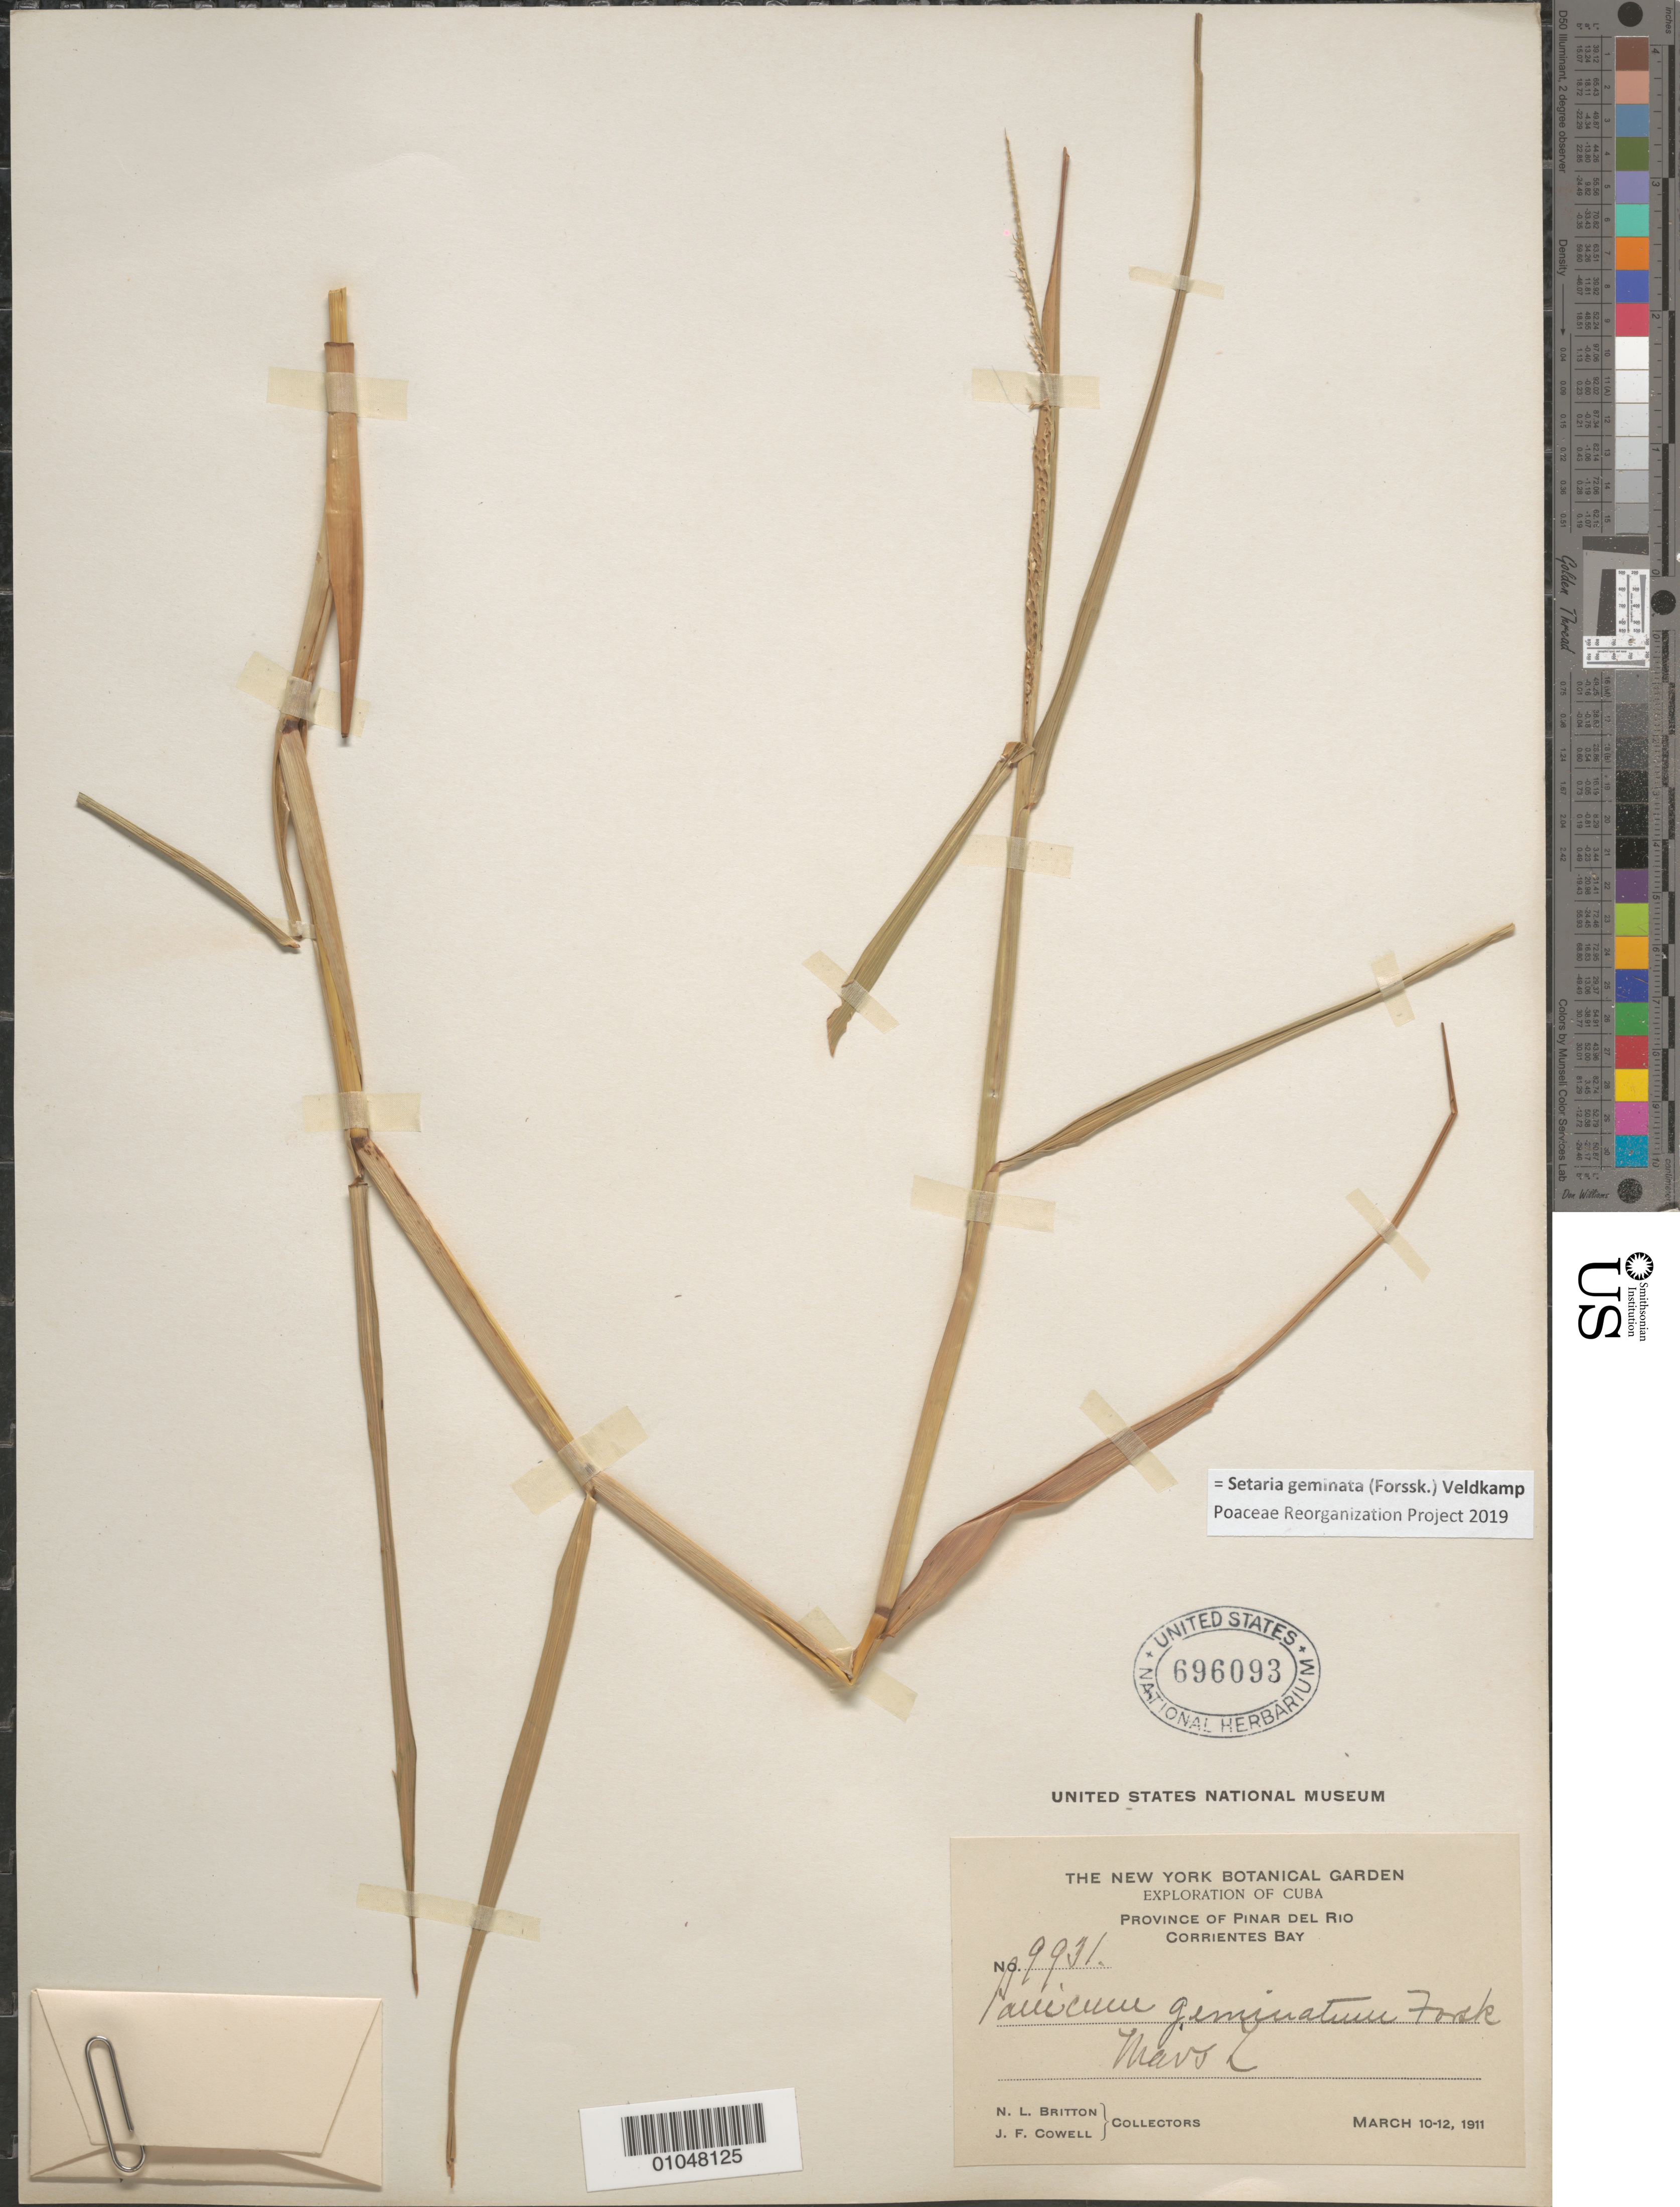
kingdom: Plantae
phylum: Tracheophyta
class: Liliopsida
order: Poales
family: Poaceae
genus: Panicum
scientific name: Panicum geminatum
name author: Forssk.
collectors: N. Britton & J. F. Cowell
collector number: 9931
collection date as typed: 10 Mar 1911 to 12 Mar 1911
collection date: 1911-03-10/1911-03-12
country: Cuba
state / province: Pinar del Rio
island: Cuba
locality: Corrientes Bay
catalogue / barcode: US 696093